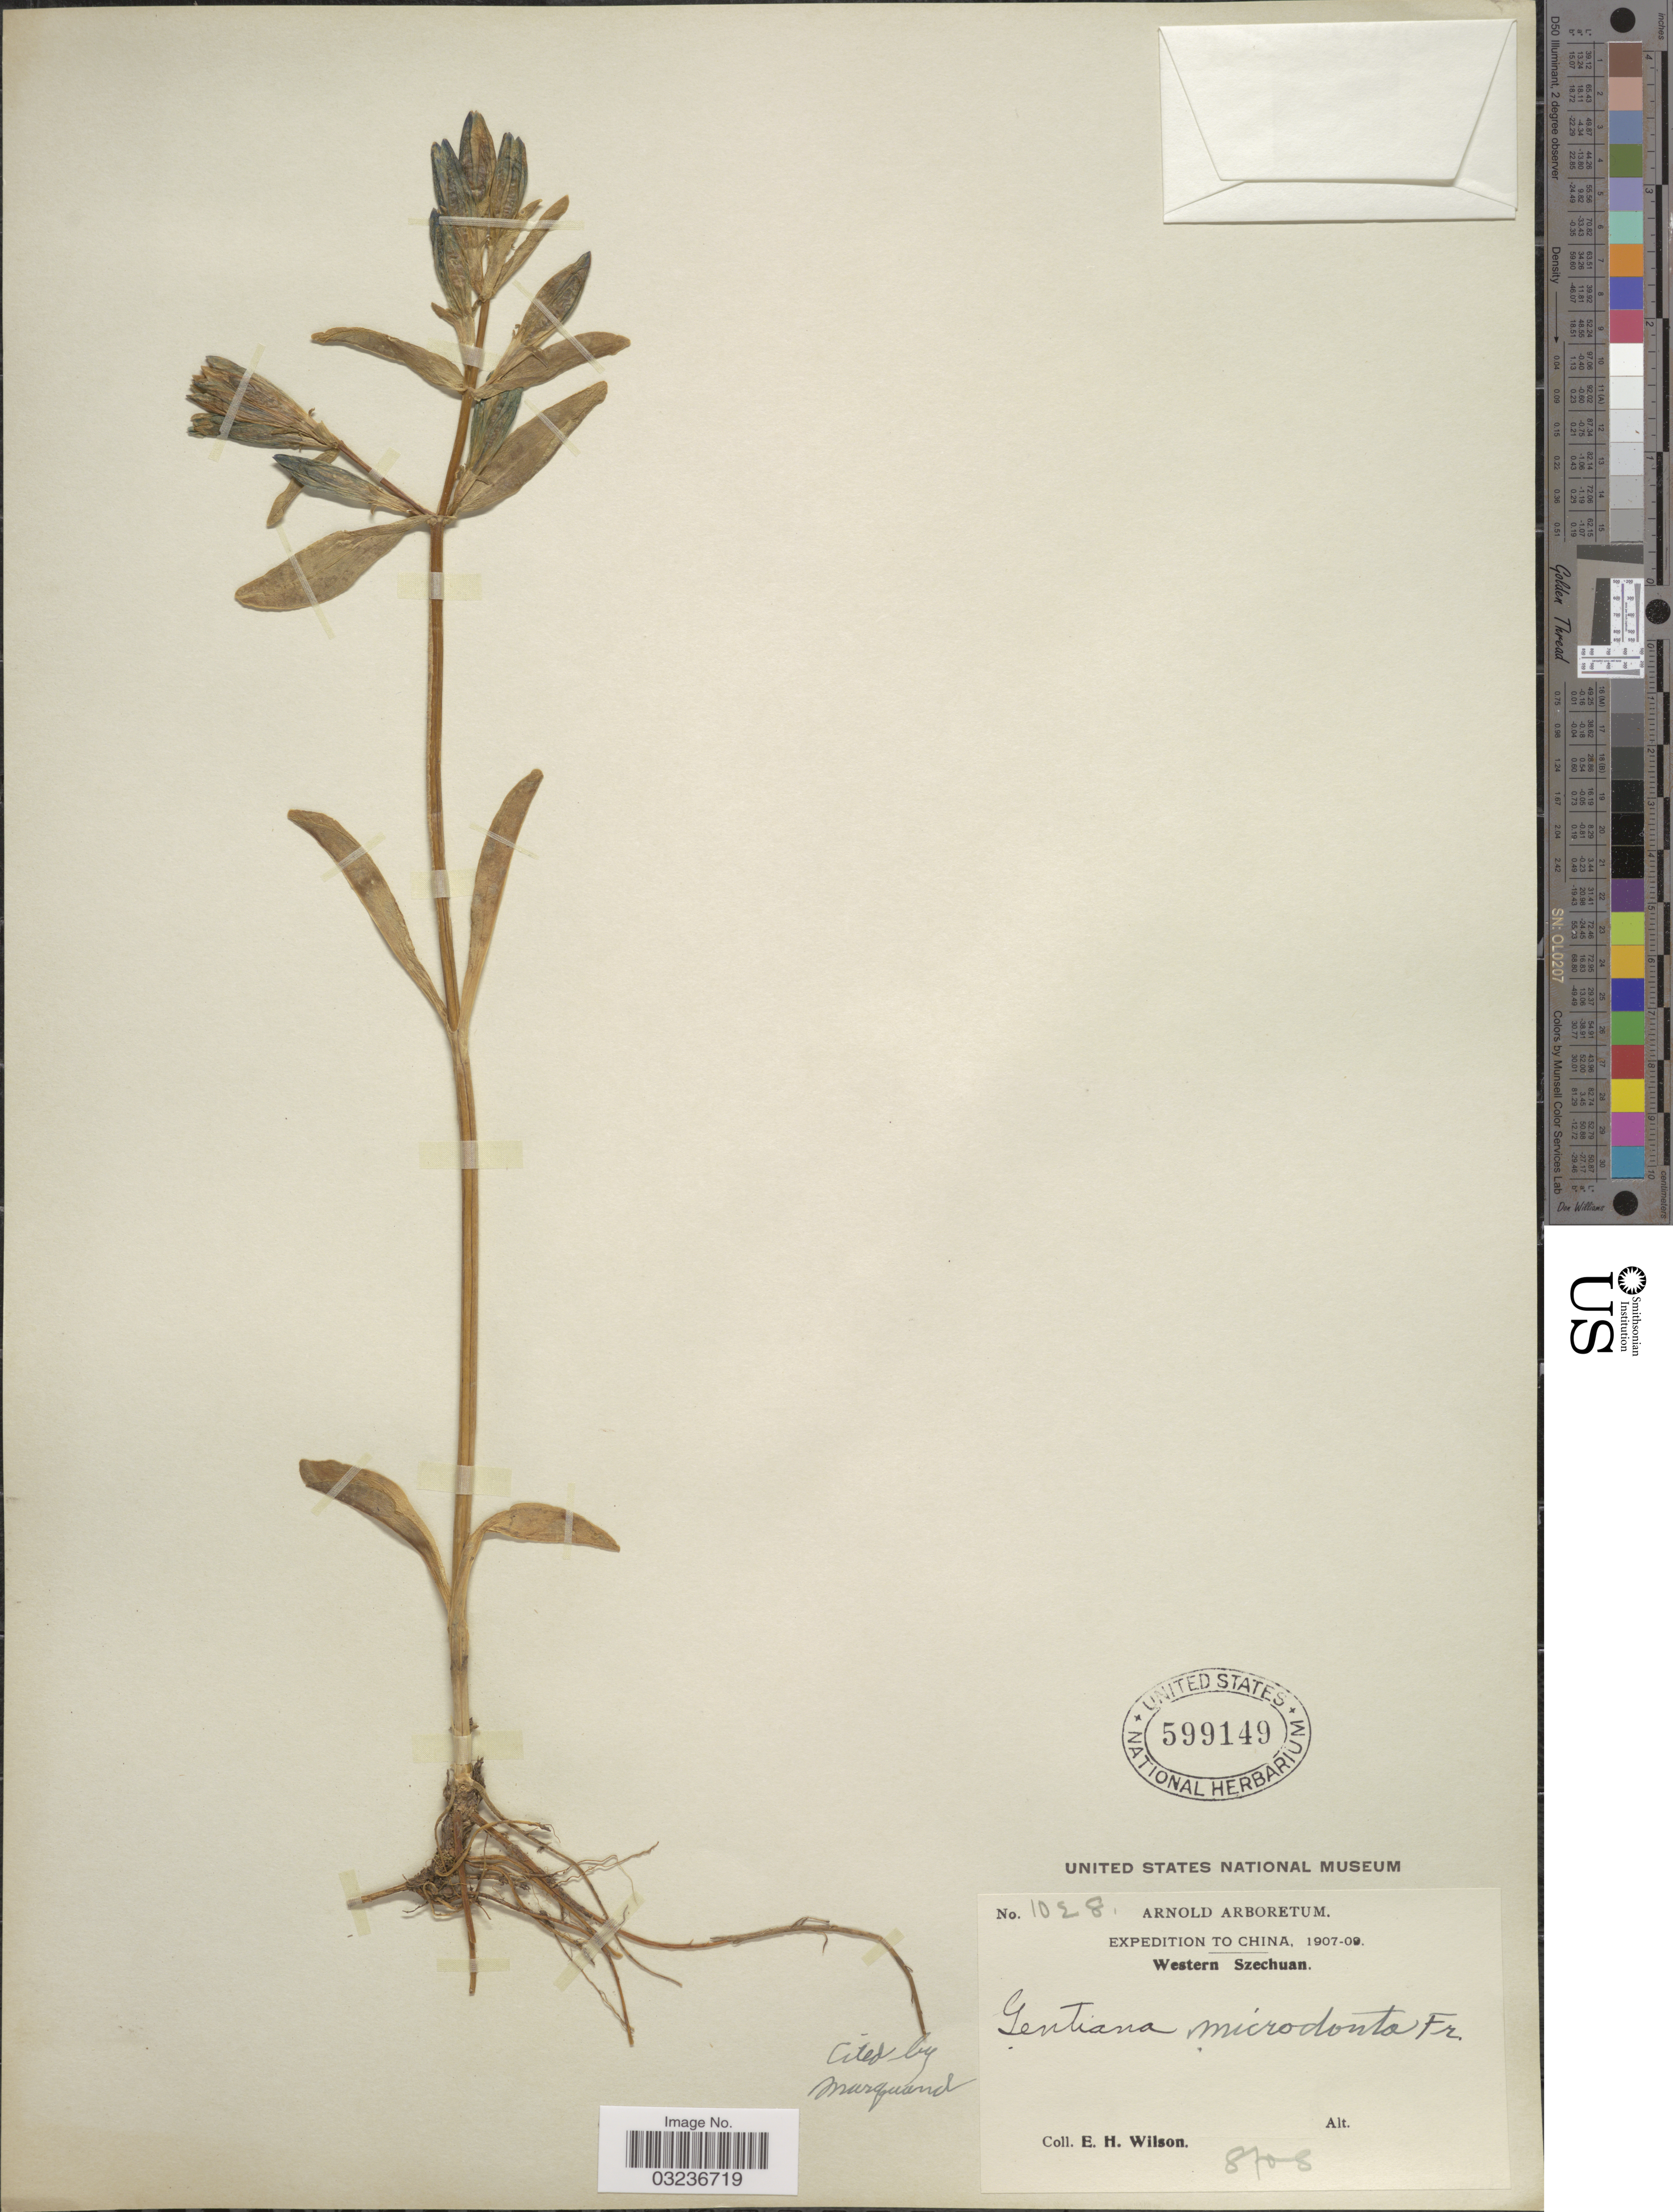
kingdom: Plantae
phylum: Tracheophyta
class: Magnoliopsida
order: Gentianales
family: Gentianaceae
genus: Gentiana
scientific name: Gentiana microdonta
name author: Franch. ex Hemsl.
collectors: E. Wilson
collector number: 1028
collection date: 1908-08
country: China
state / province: Sichuan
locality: Western Szechuan.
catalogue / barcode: US 599149